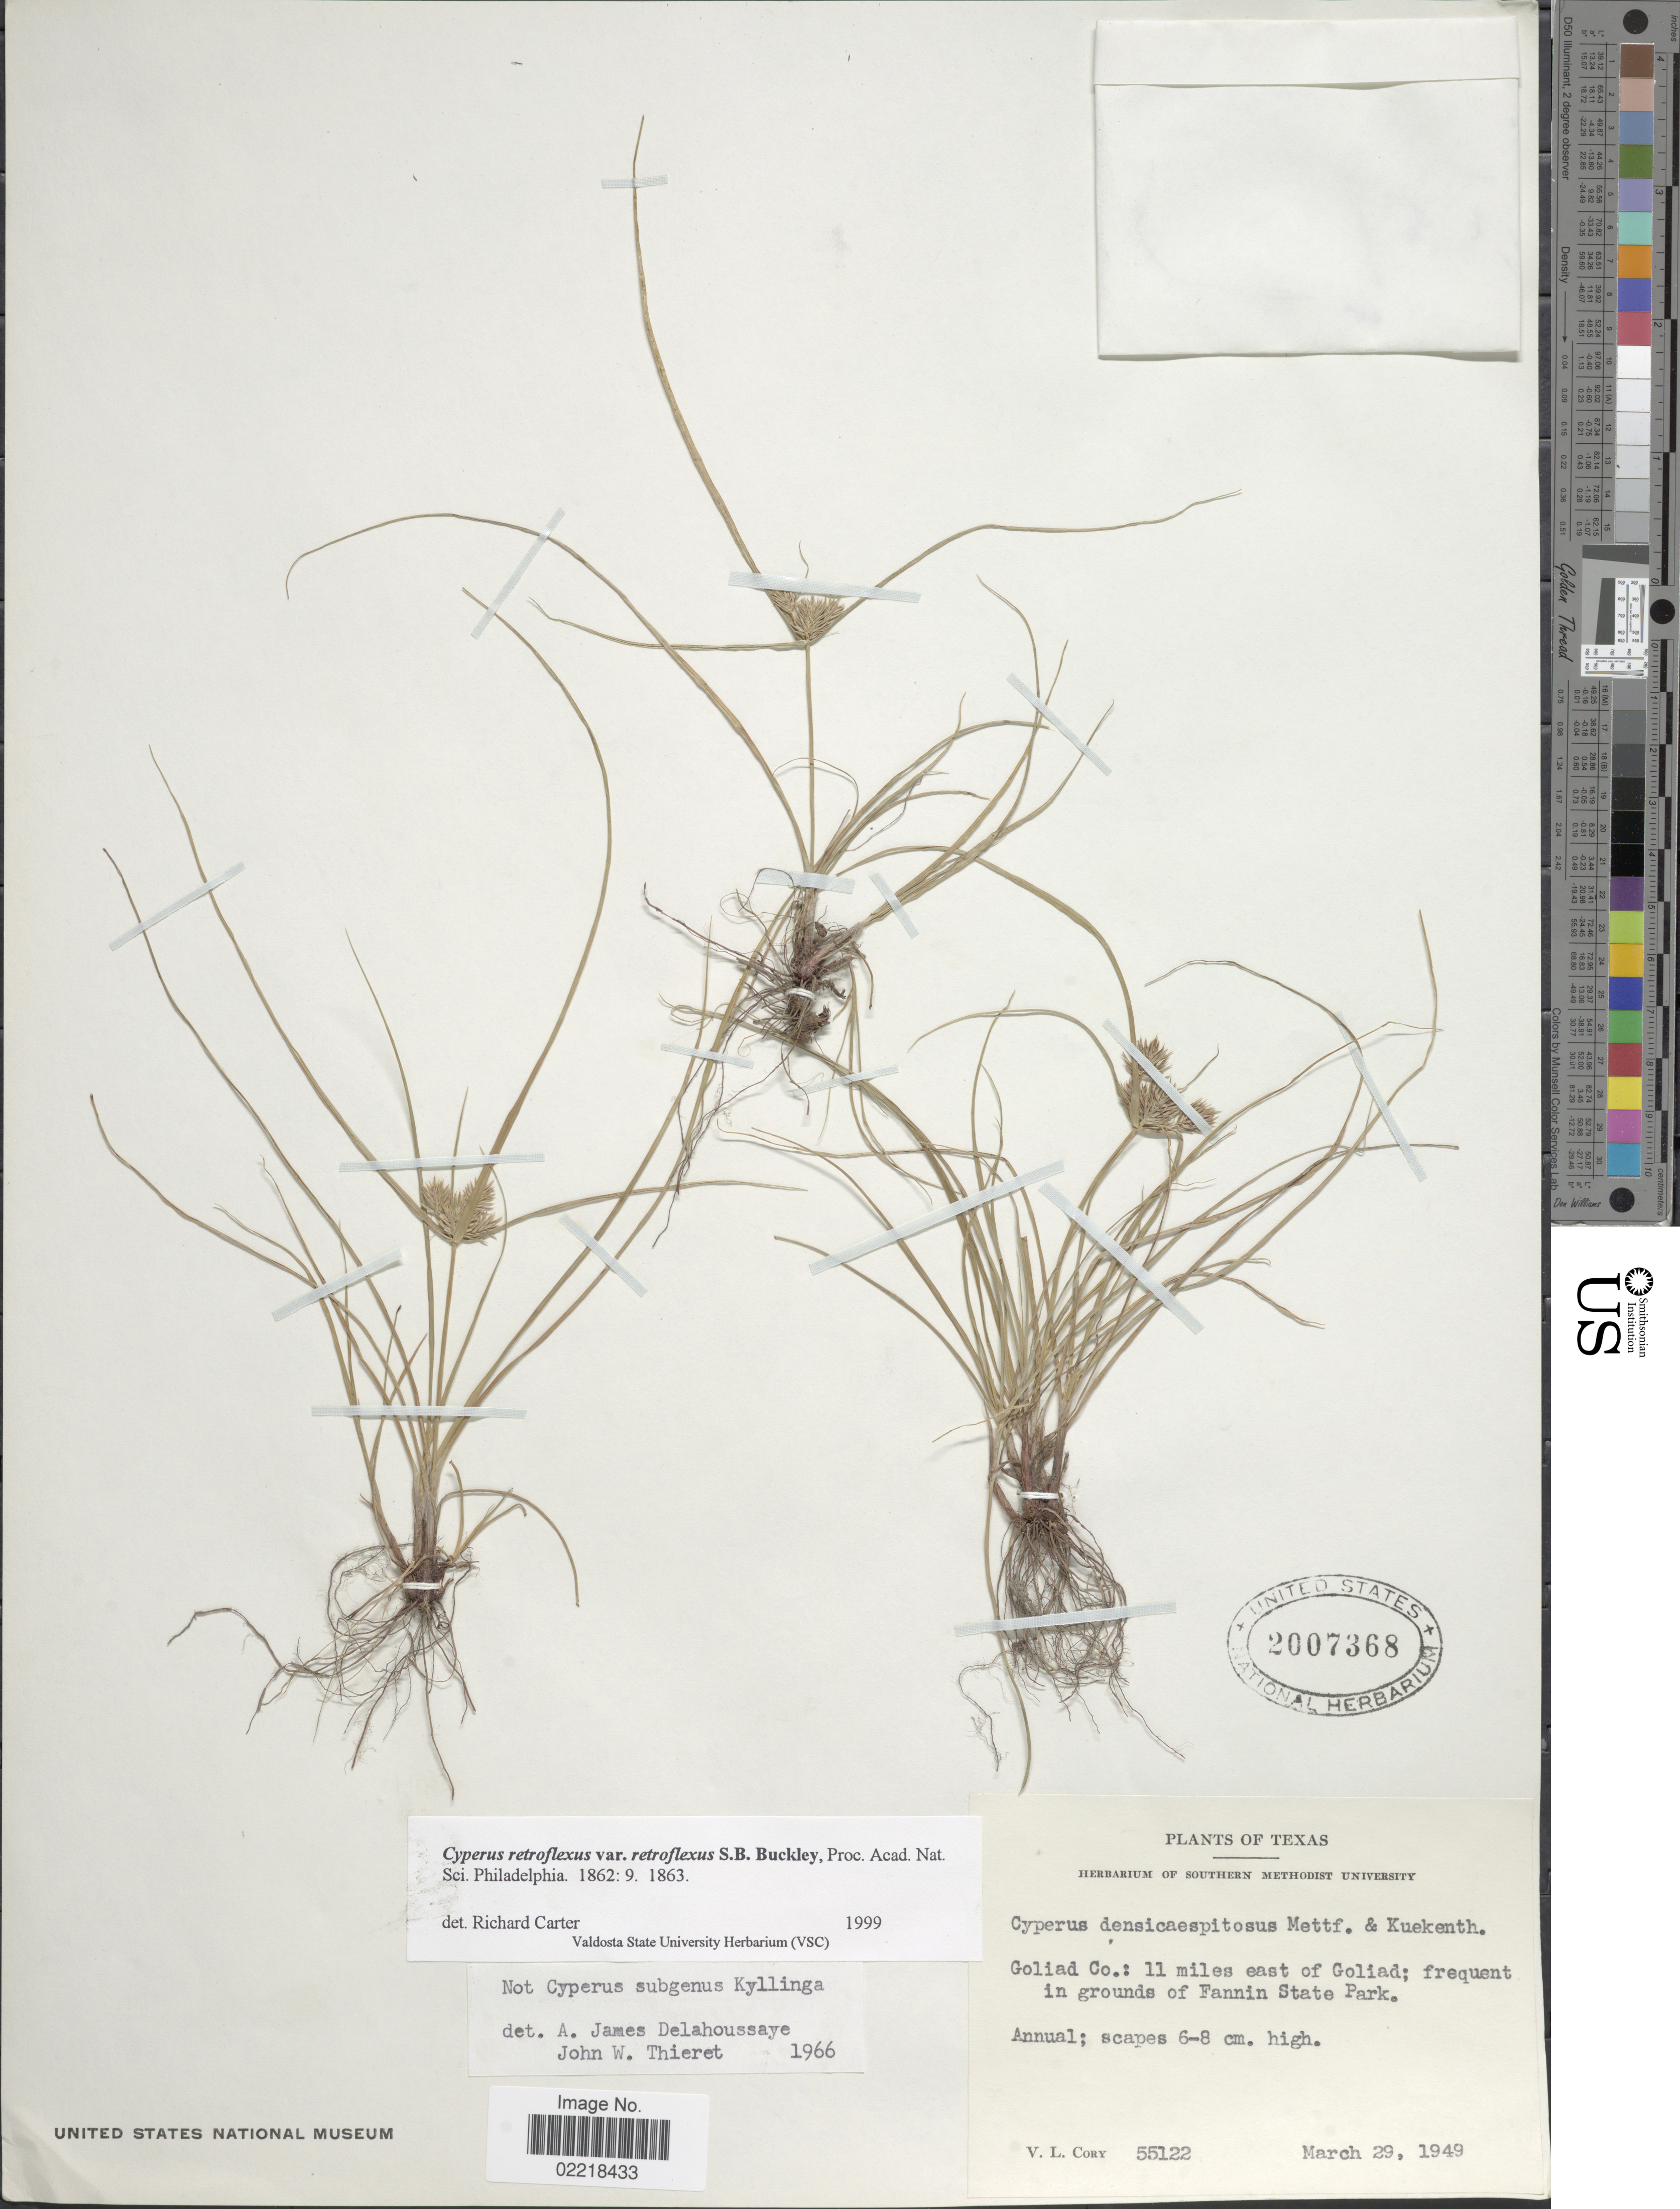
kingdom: Plantae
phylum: Tracheophyta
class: Liliopsida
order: Poales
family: Cyperaceae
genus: Cyperus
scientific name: Cyperus retroflexus var. retroflexus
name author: Buckley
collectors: V. Cory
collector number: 55122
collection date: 1949-03-29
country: United States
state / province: Texas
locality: Goliad Co.: 11 miles east of Goliad; frequent in grounds of Fannin State Park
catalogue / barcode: US 2007368